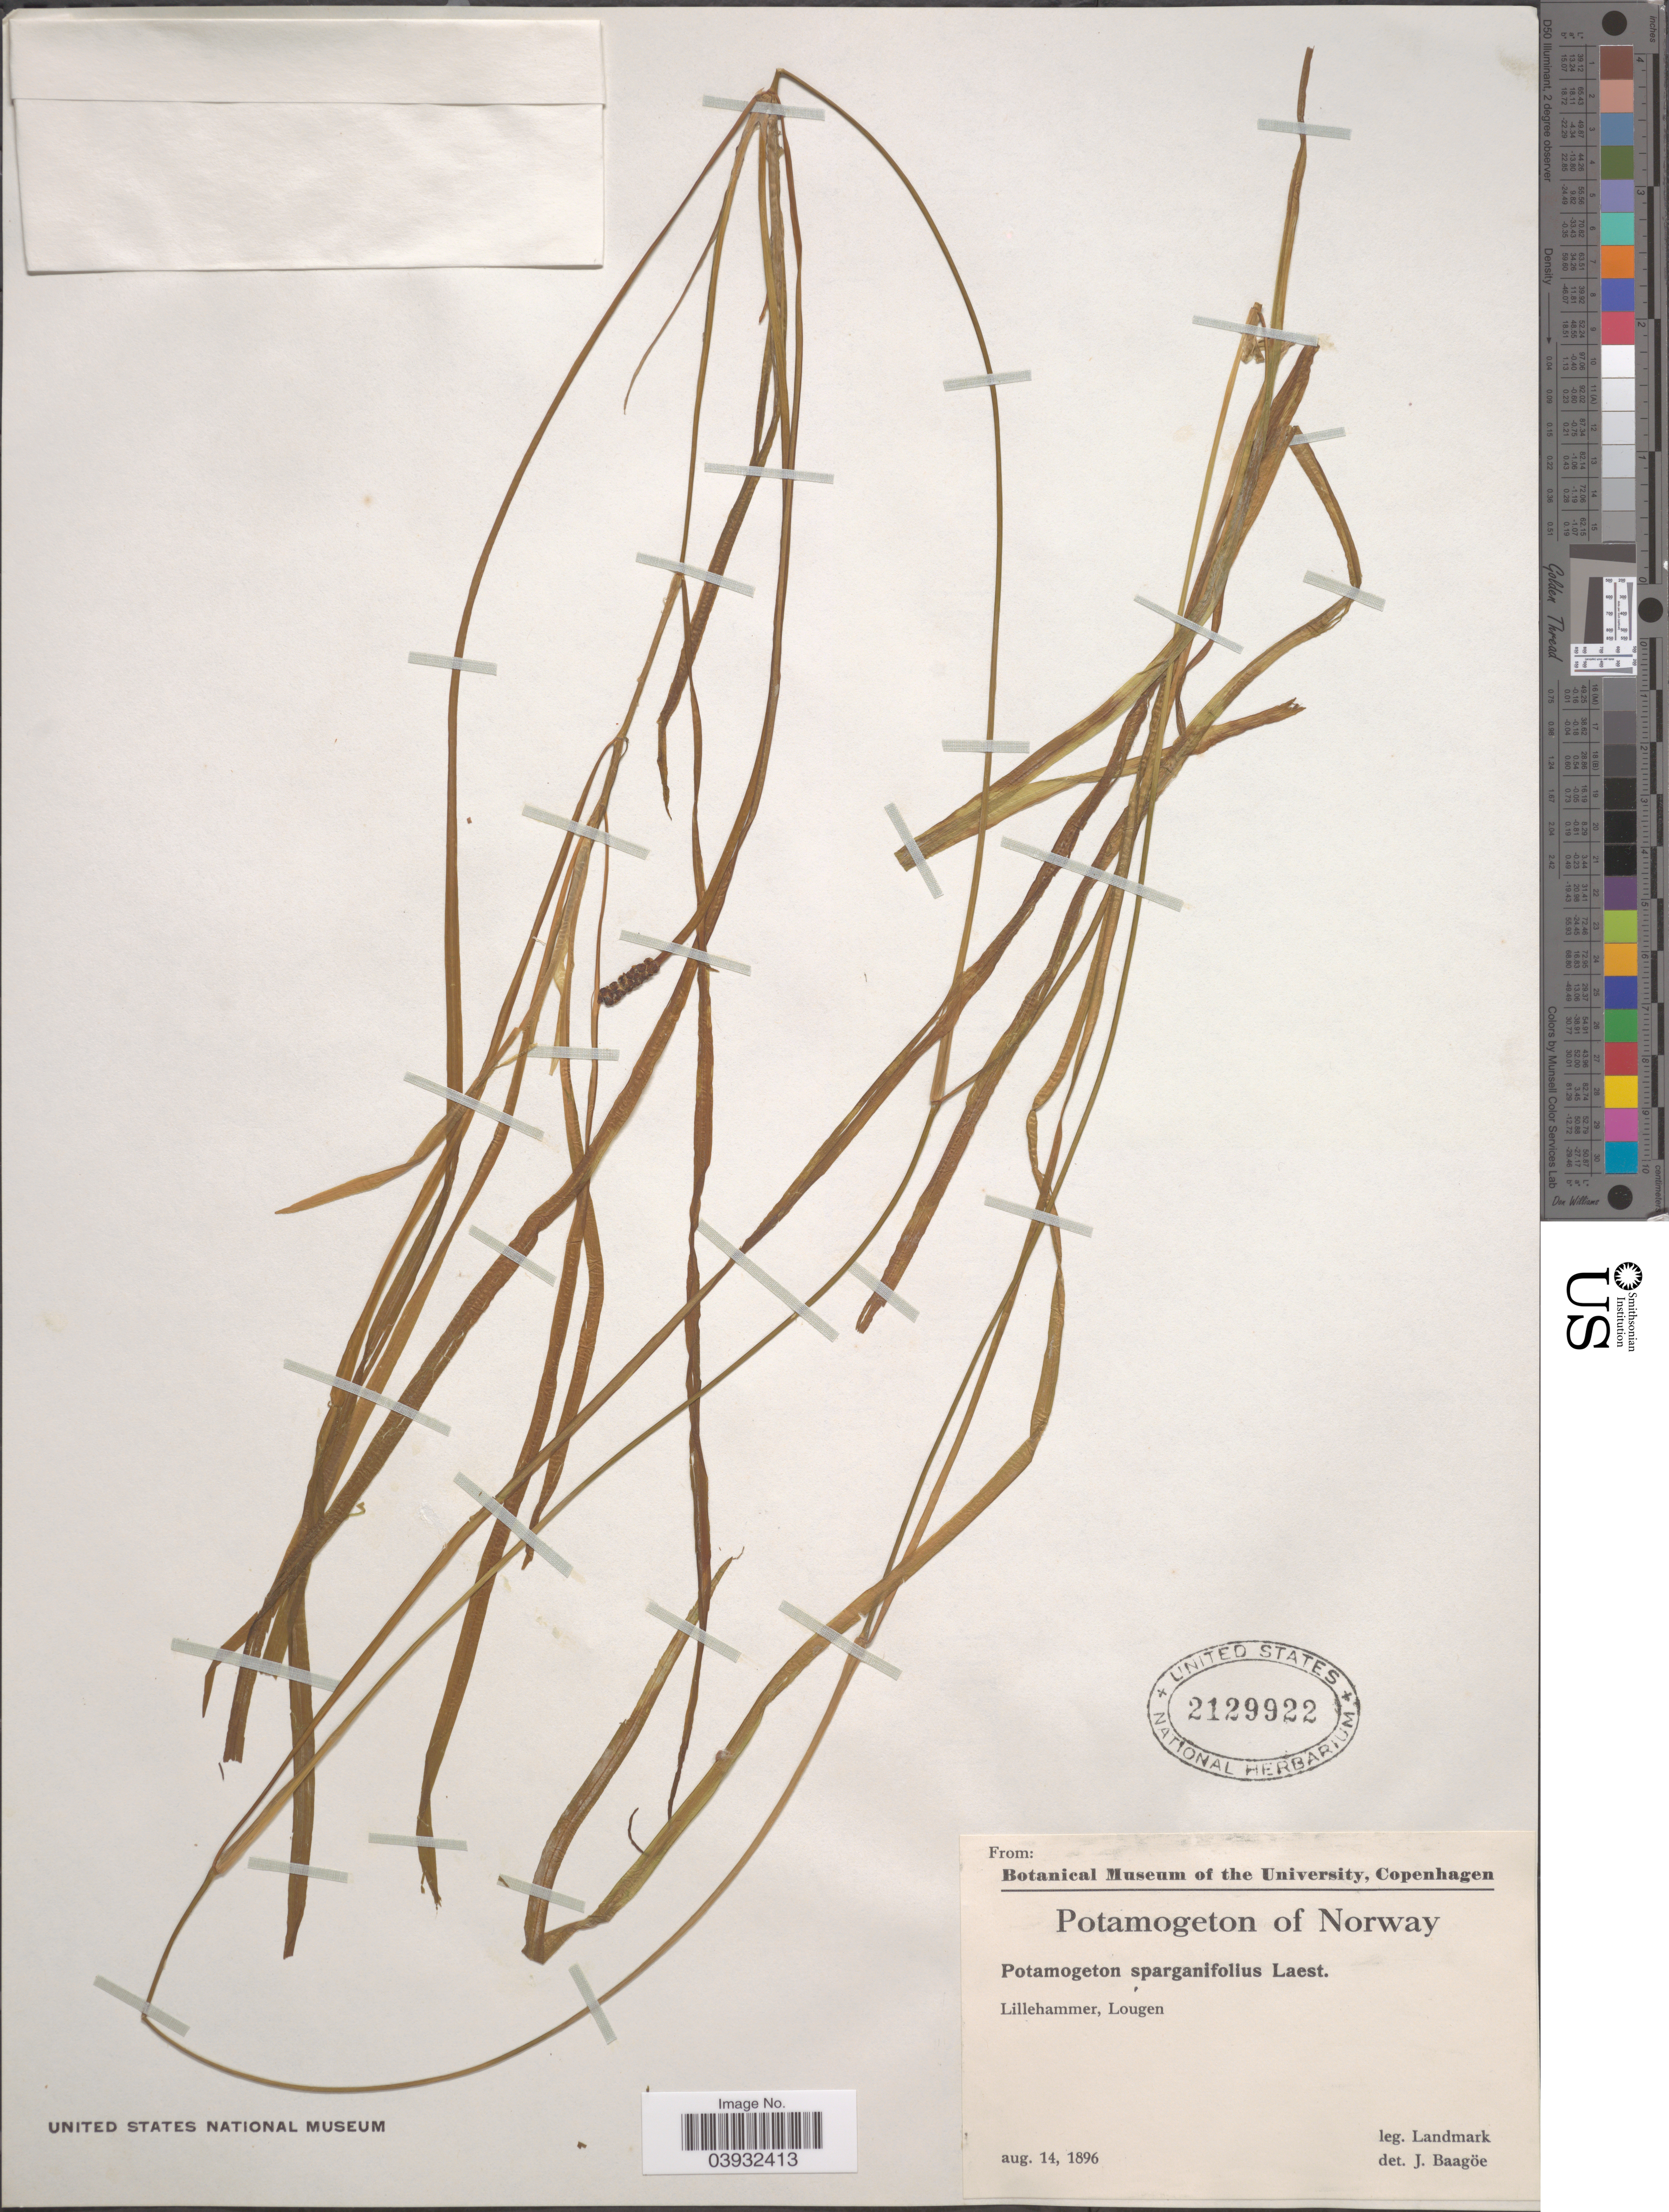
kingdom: Plantae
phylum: Tracheophyta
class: Liliopsida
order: Alismatales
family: Potamogetonaceae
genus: Potamogeton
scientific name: Potamogeton sparganiifolius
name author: Bab.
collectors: Landmark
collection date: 1896-08-14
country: Norway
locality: Lillehammer, Lougen.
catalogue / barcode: US 2129922